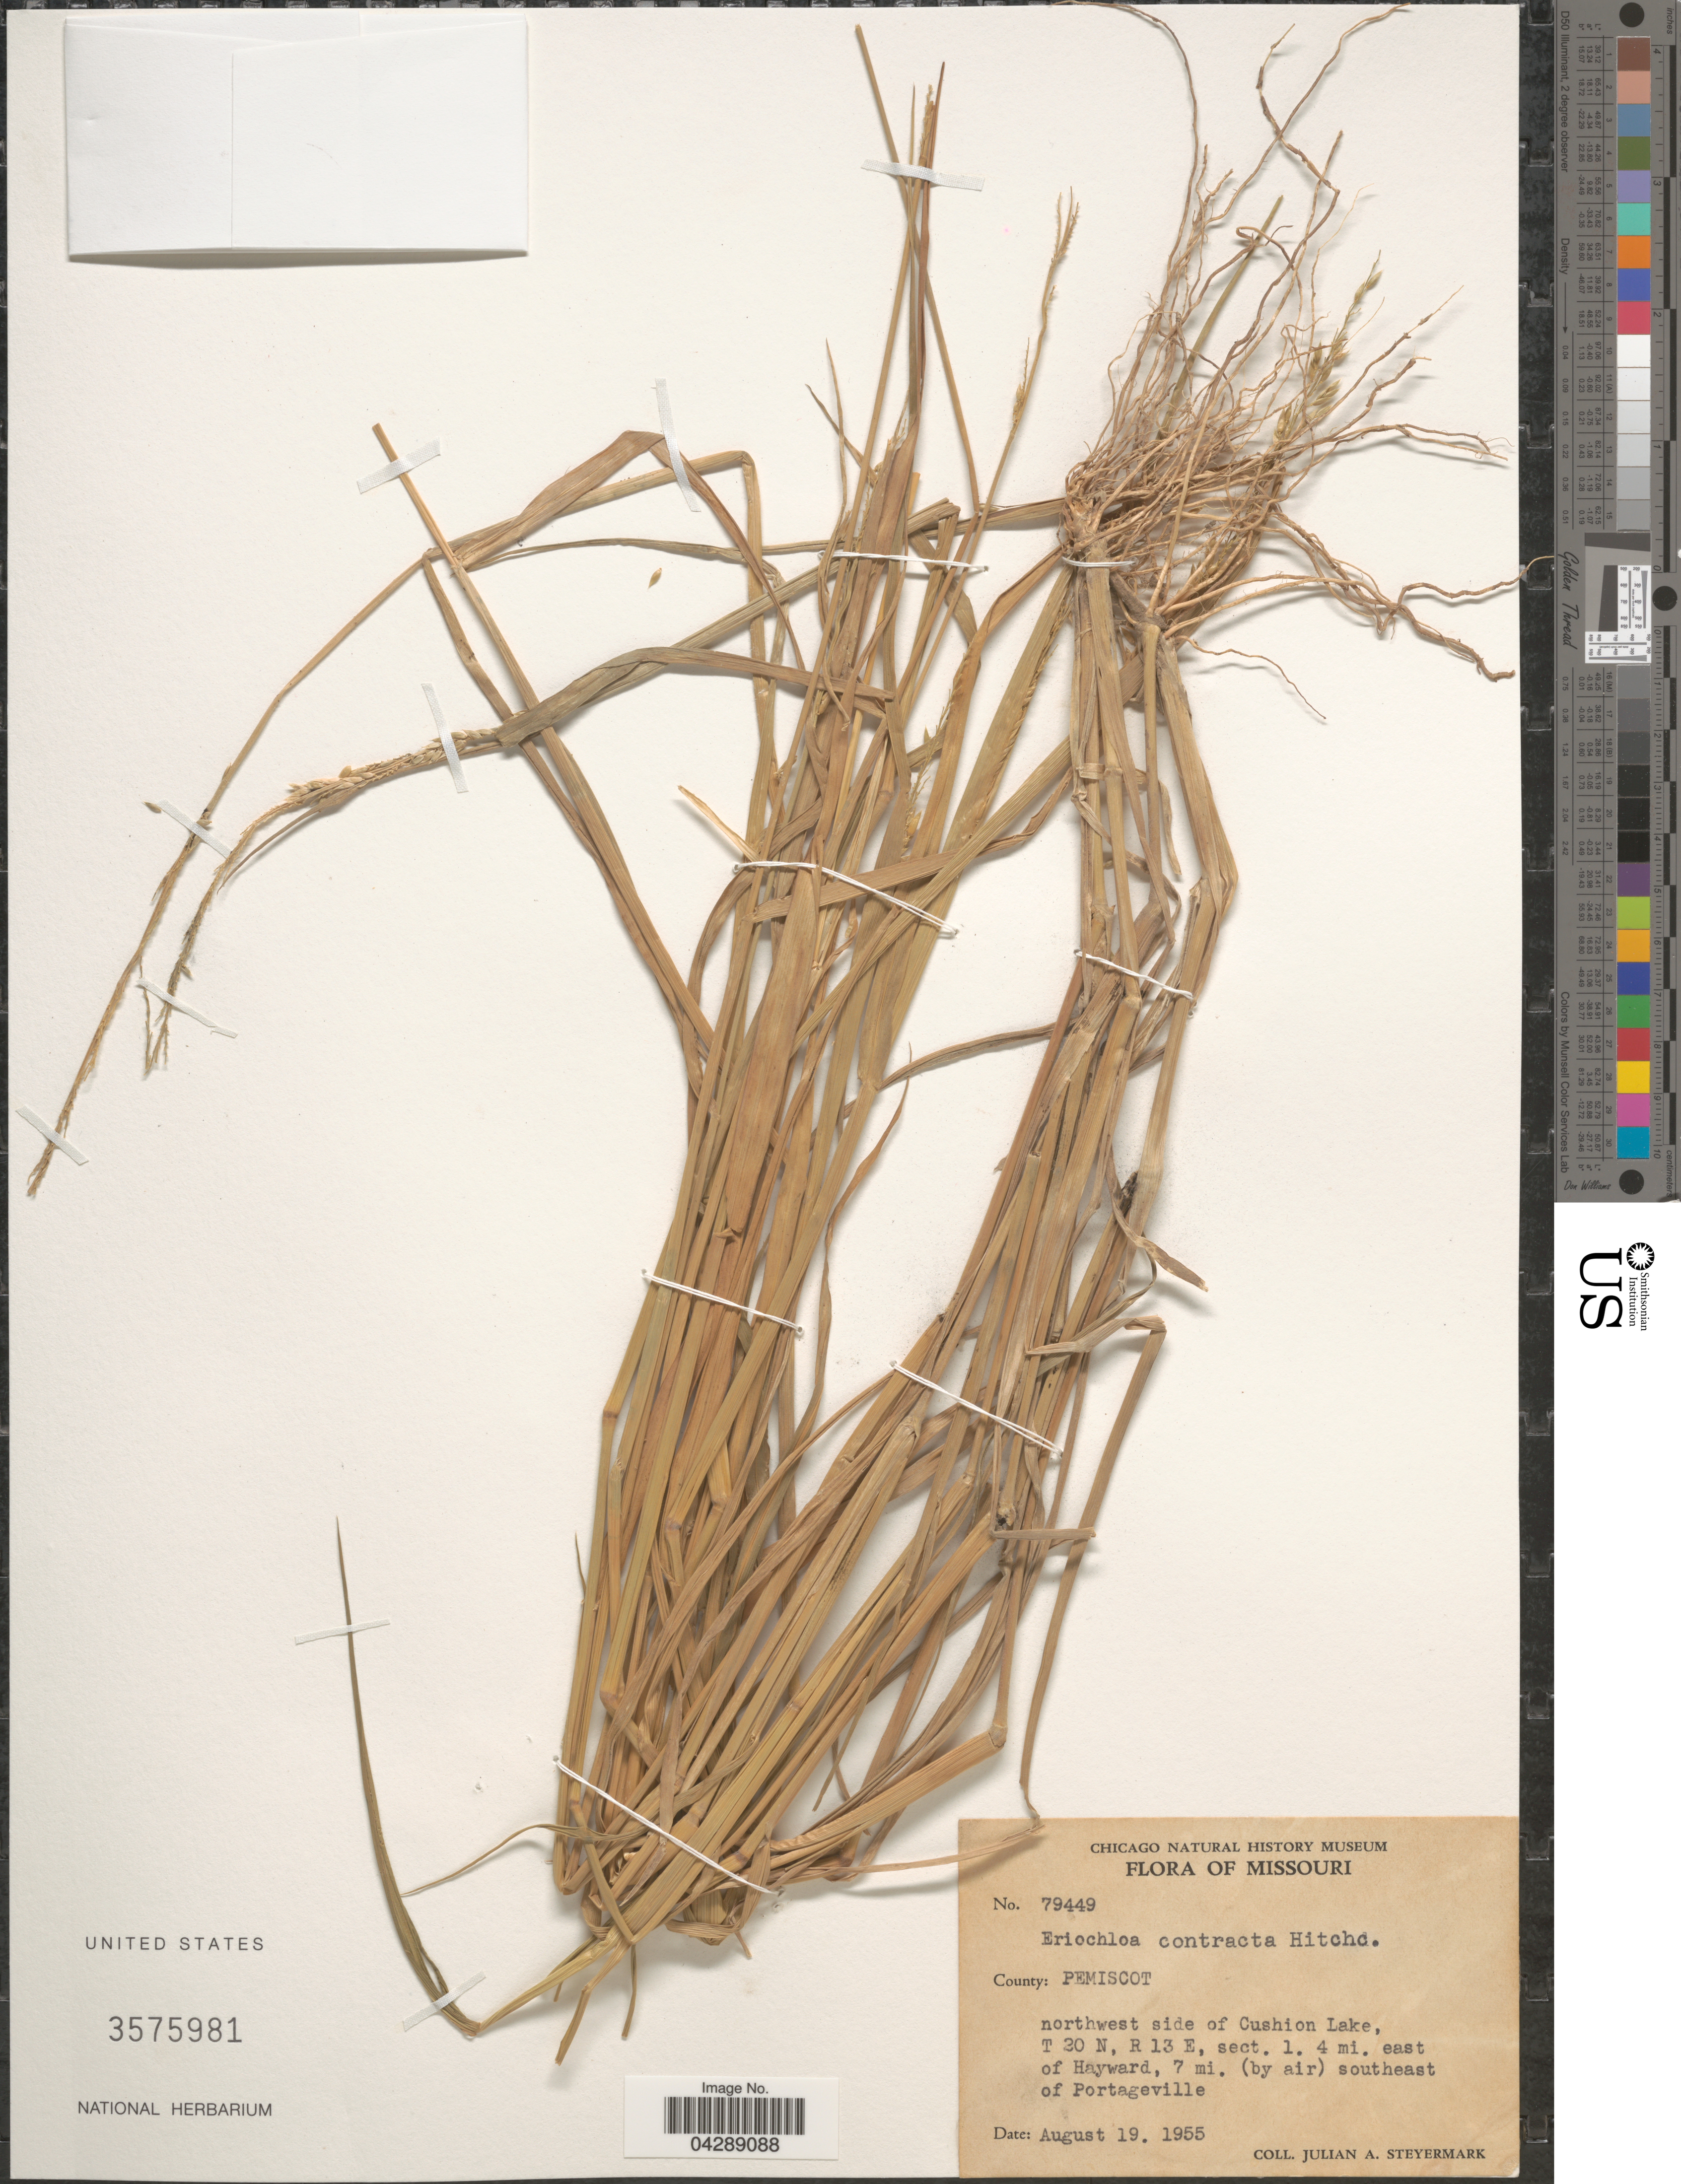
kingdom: Plantae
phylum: Tracheophyta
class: Liliopsida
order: Poales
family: Poaceae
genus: Eriochloa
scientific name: Eriochloa contracta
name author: Hitchc.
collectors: J. Steyermark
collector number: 79449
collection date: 1955-08-19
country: United States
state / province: Missouri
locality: County: Pemiscot. Northwest side of Cushion Lake, T 20 N, R 13 E, sect. 1. 4 mi. east of Hayward, 7 mi. (by air) southeast of Portageville.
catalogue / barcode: US 3575981